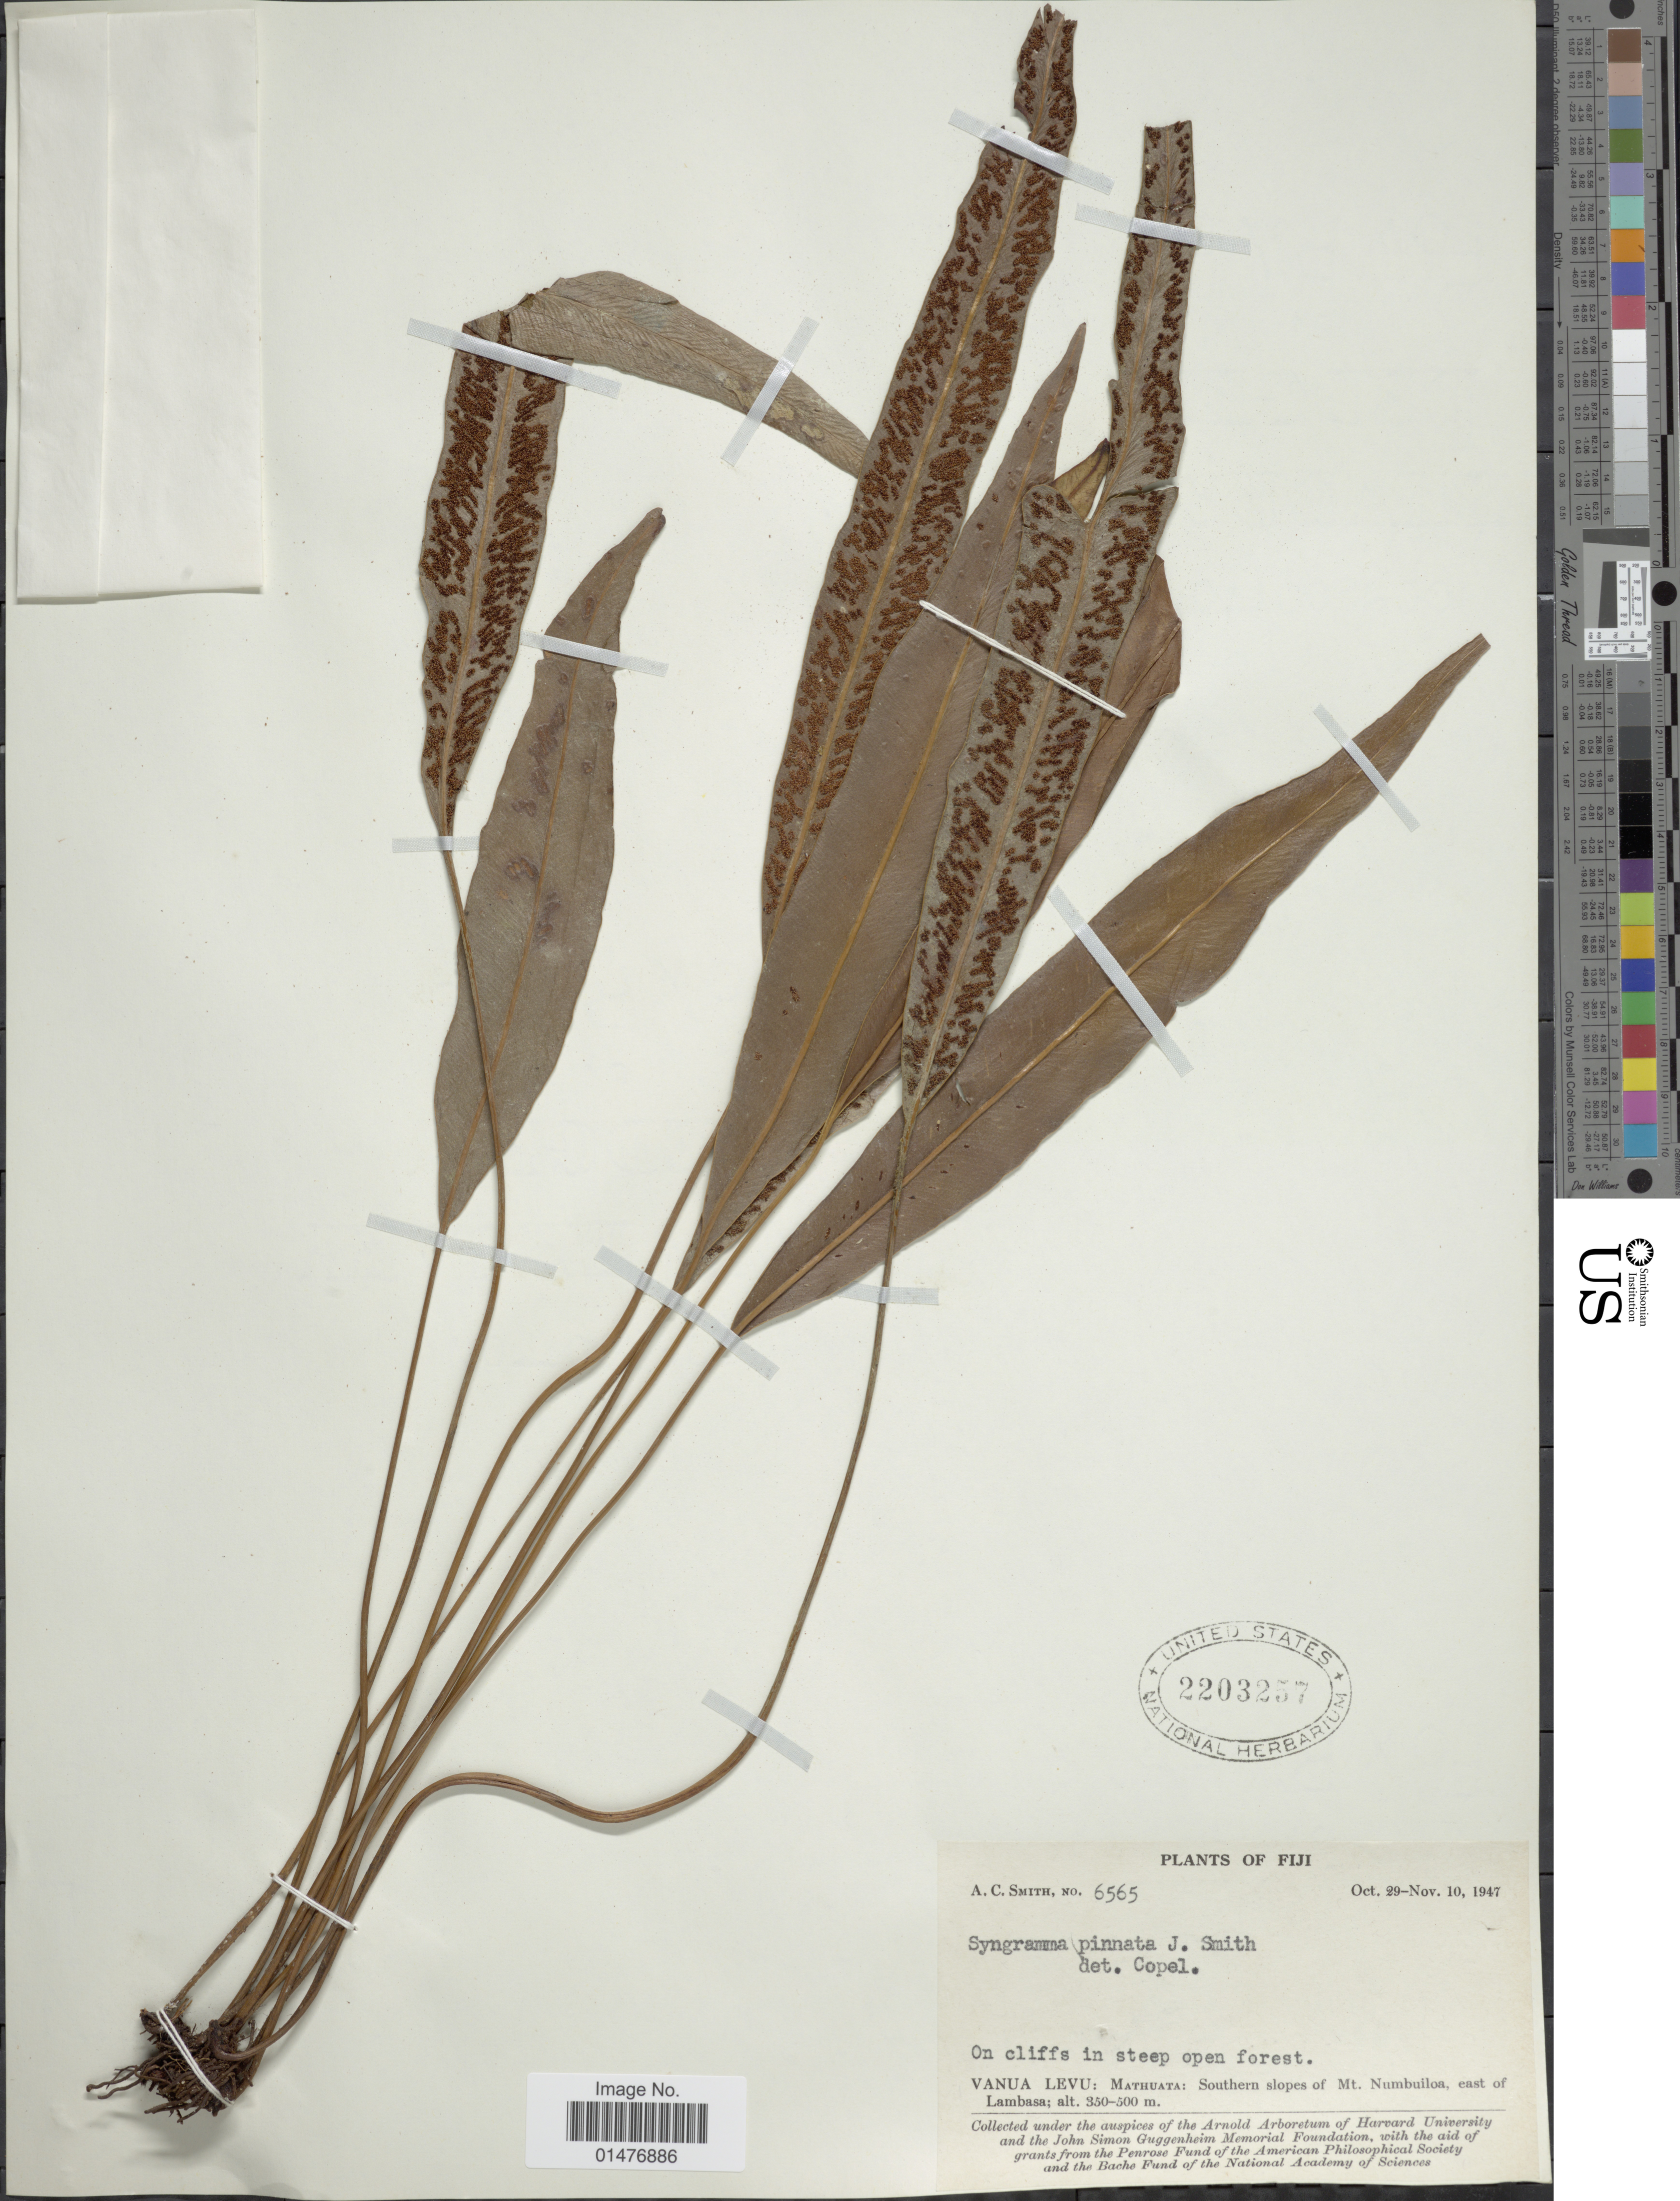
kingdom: Plantae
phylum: Tracheophyta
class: Polypodiopsida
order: Polypodiales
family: Pteridaceae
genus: Taenitis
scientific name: Taenitis pinnata var. pinnata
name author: (J. Sm.) Holttum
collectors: A. C. Smith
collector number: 6565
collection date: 1947-10-29/1947-11-10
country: Fiji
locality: VANUA LEVU: Mathuata: Southern slopes of Mt. Numbuiloa, east of Lambasa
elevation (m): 350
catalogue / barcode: US 2203257